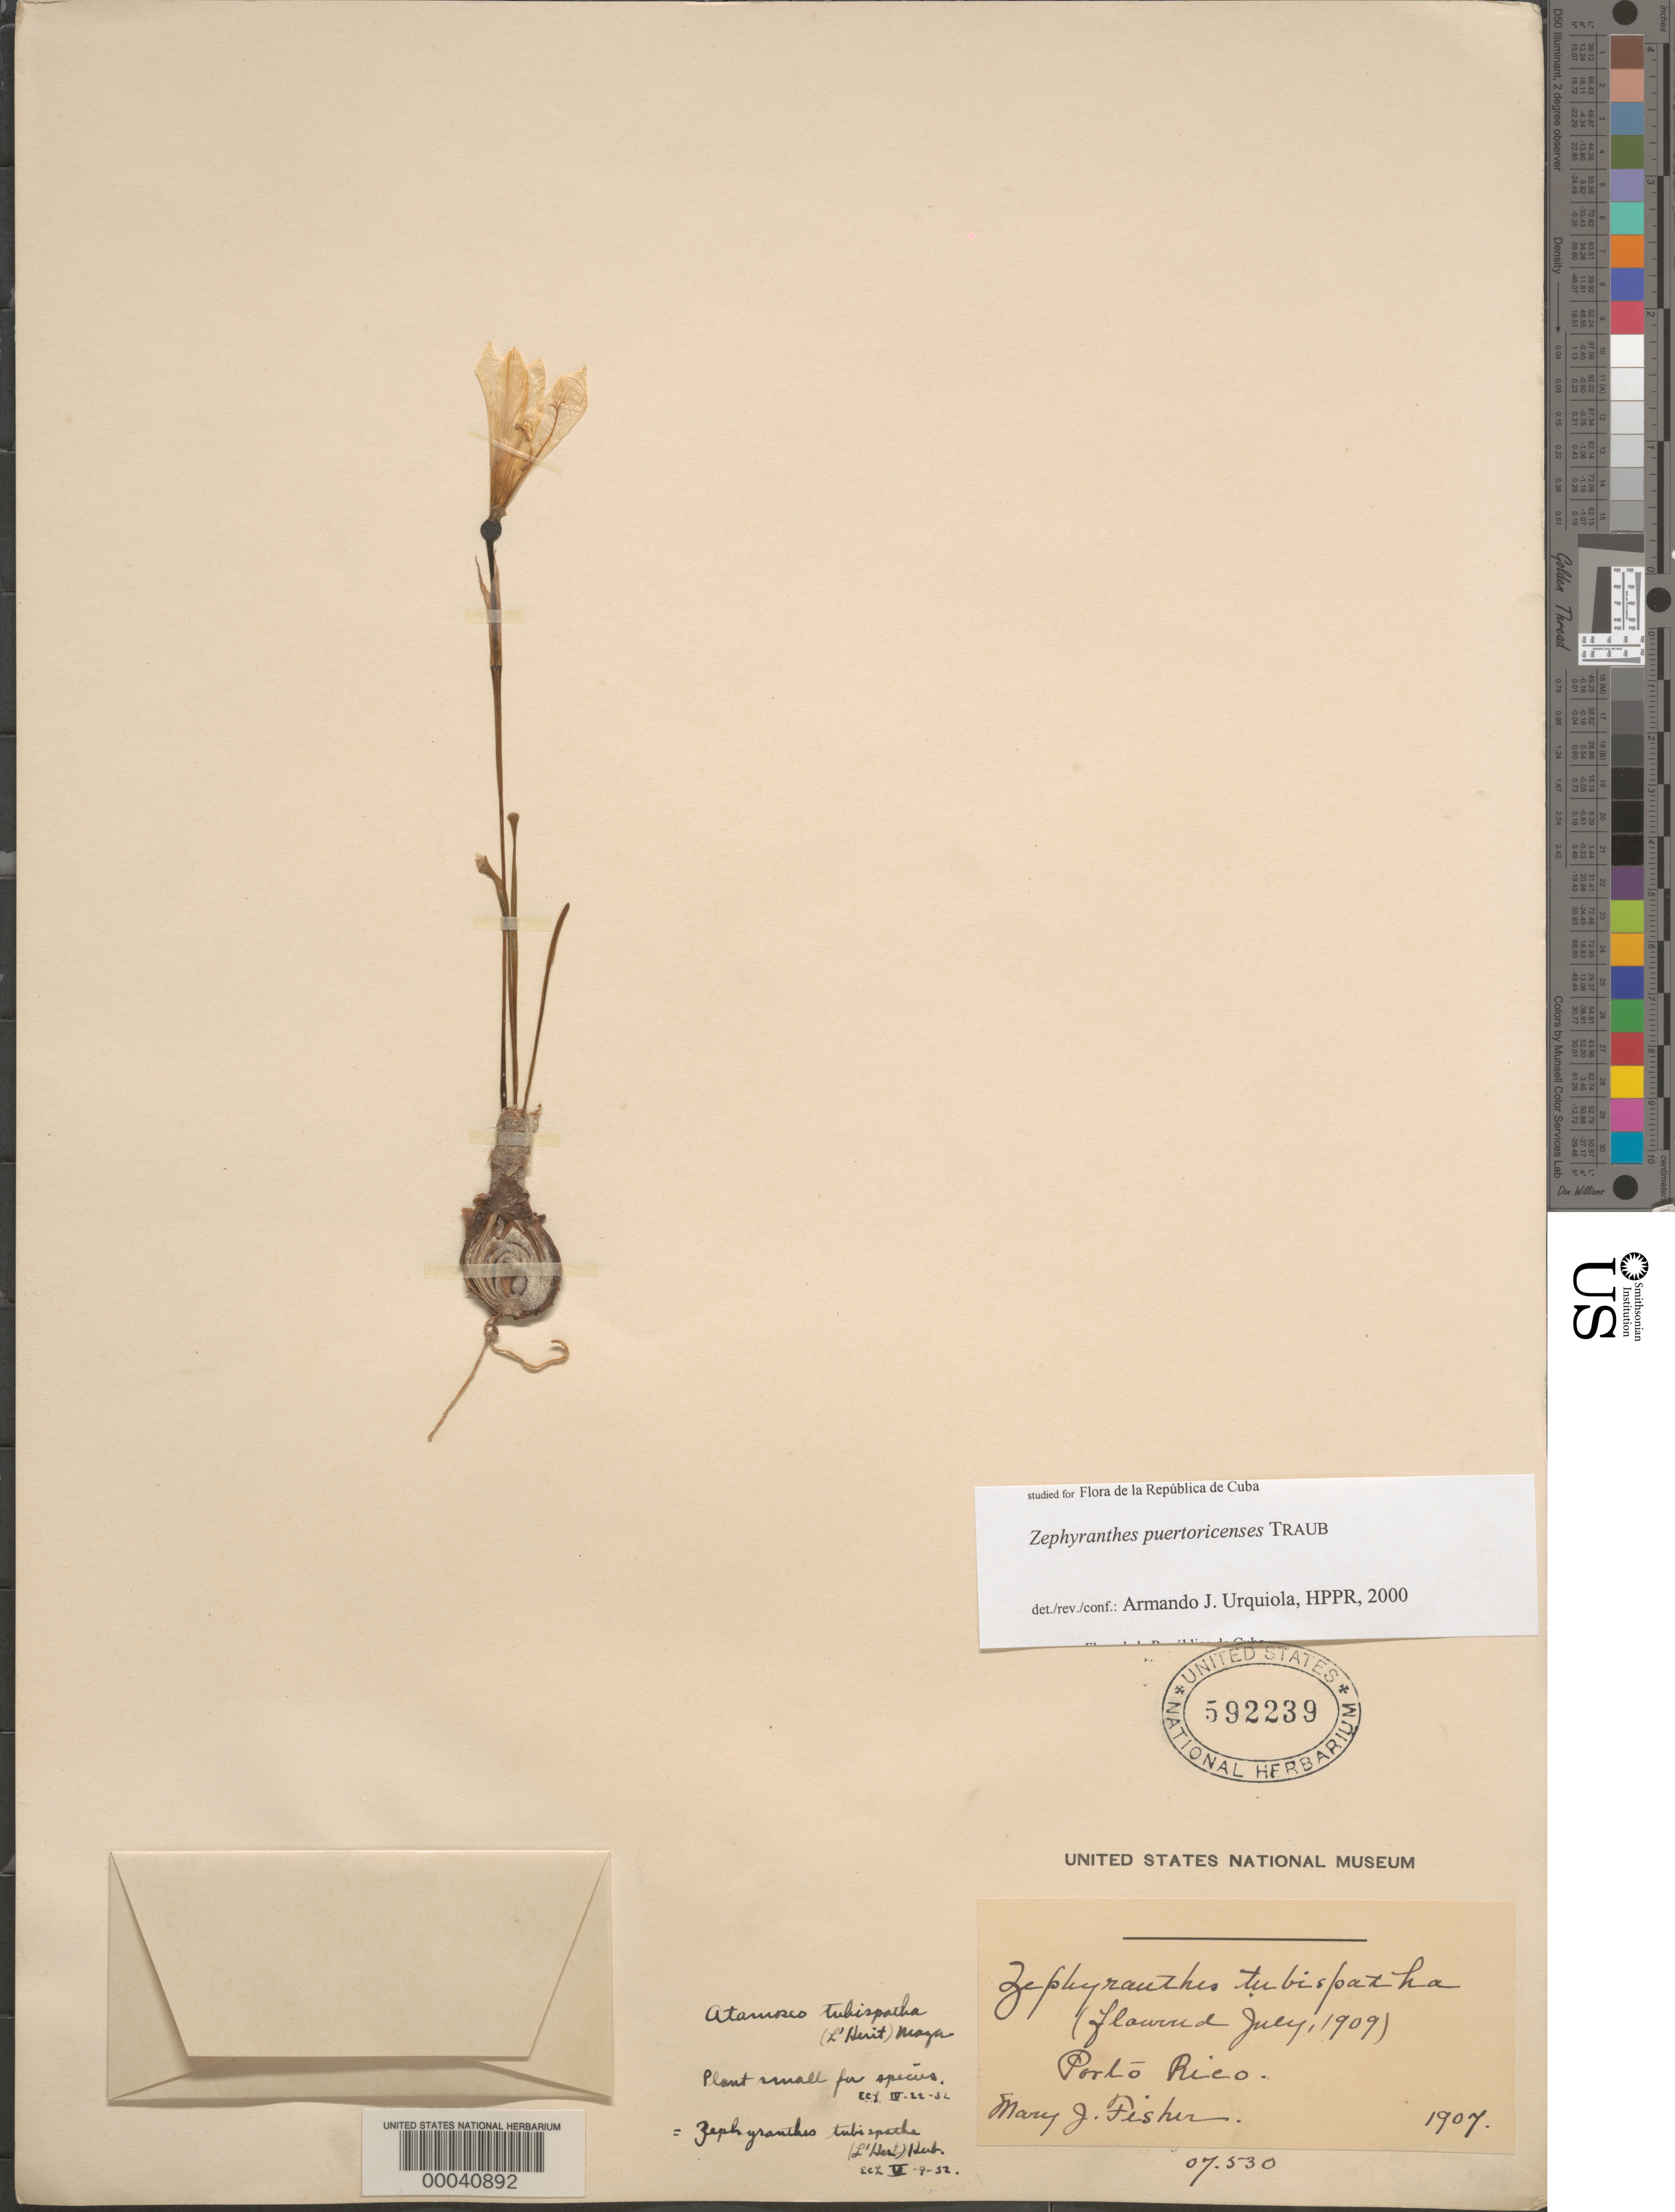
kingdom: Plantae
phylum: Tracheophyta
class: Liliopsida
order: Asparagales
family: Amaryllidaceae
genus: Zephyranthes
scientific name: Zephyranthes tubispatha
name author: (L'Hér.) Hub.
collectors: M. J. Fisher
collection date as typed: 1907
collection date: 1907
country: Puerto Rico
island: Greater Antilles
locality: Sierra de Naguabo ad Rio Blanco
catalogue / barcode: US 592239